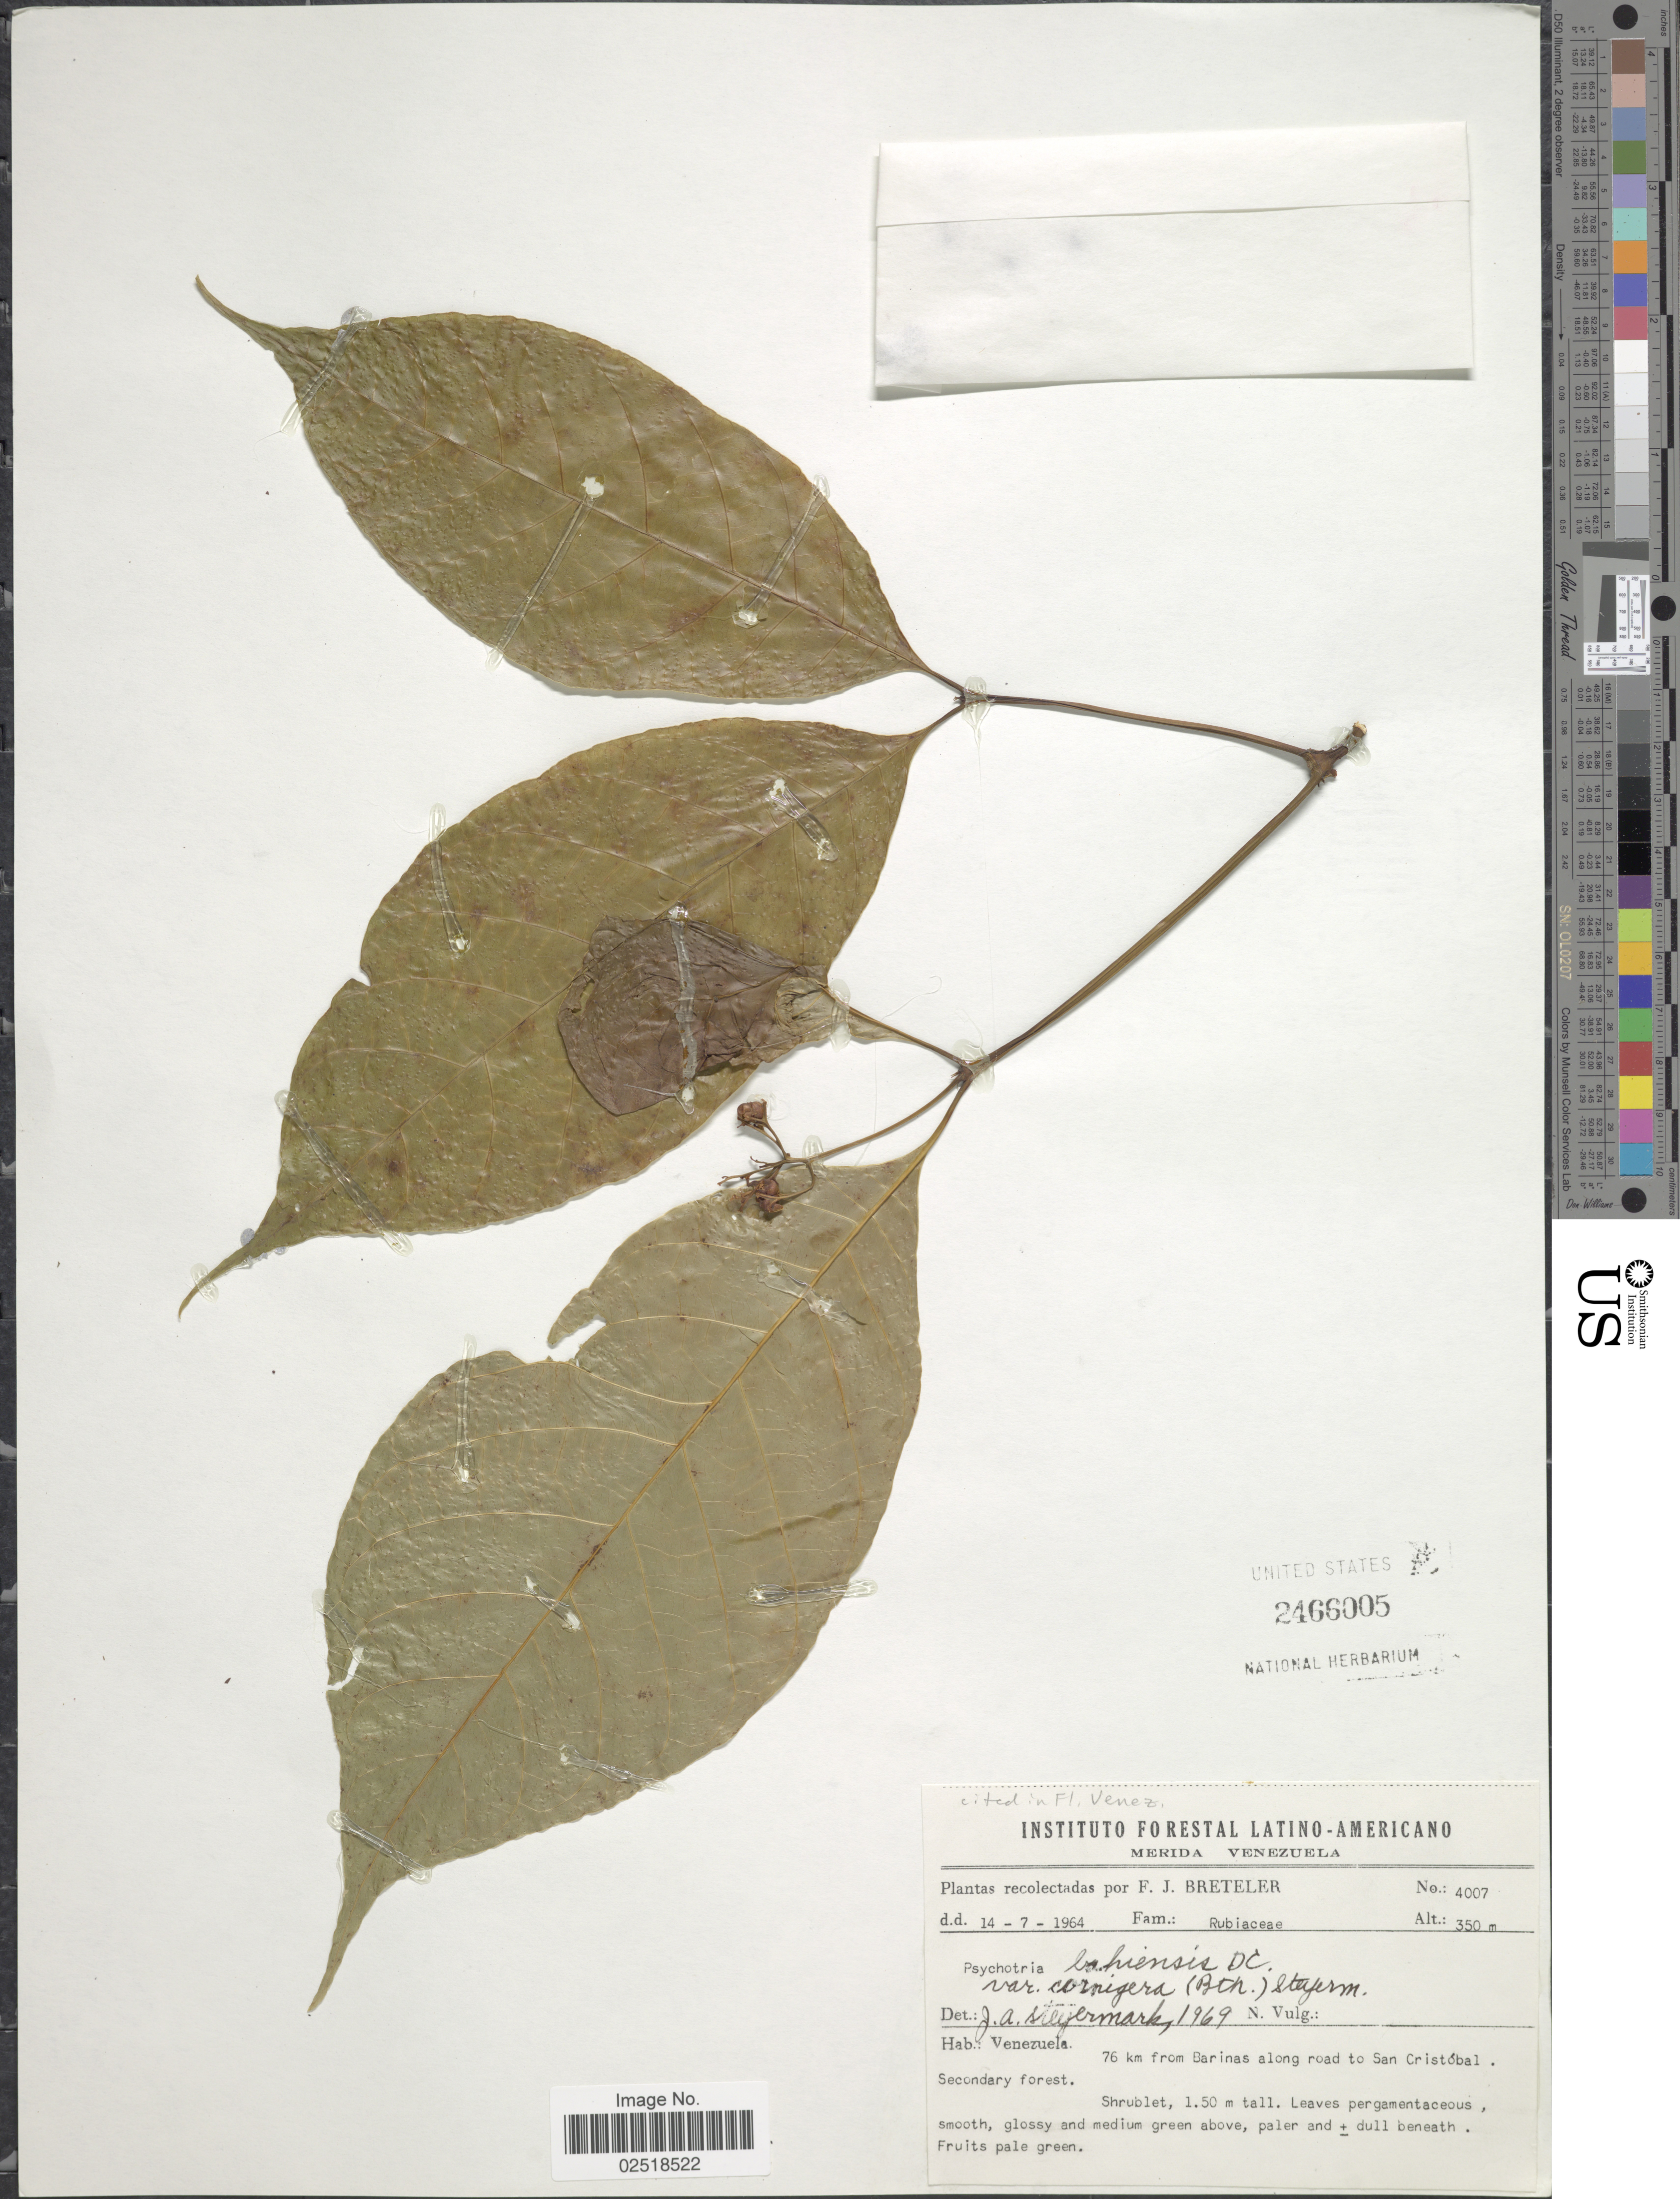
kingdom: Plantae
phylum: Tracheophyta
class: Magnoliopsida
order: Gentianales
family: Rubiaceae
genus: Psychotria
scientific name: Psychotria bahiensis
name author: DC.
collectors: F. J. Breteler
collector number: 4007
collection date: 1964-07-14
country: Venezuela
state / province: Barinas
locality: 76 km from Barinas along road to San Cristóbal. Secondary forest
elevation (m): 350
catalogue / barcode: US 2466005